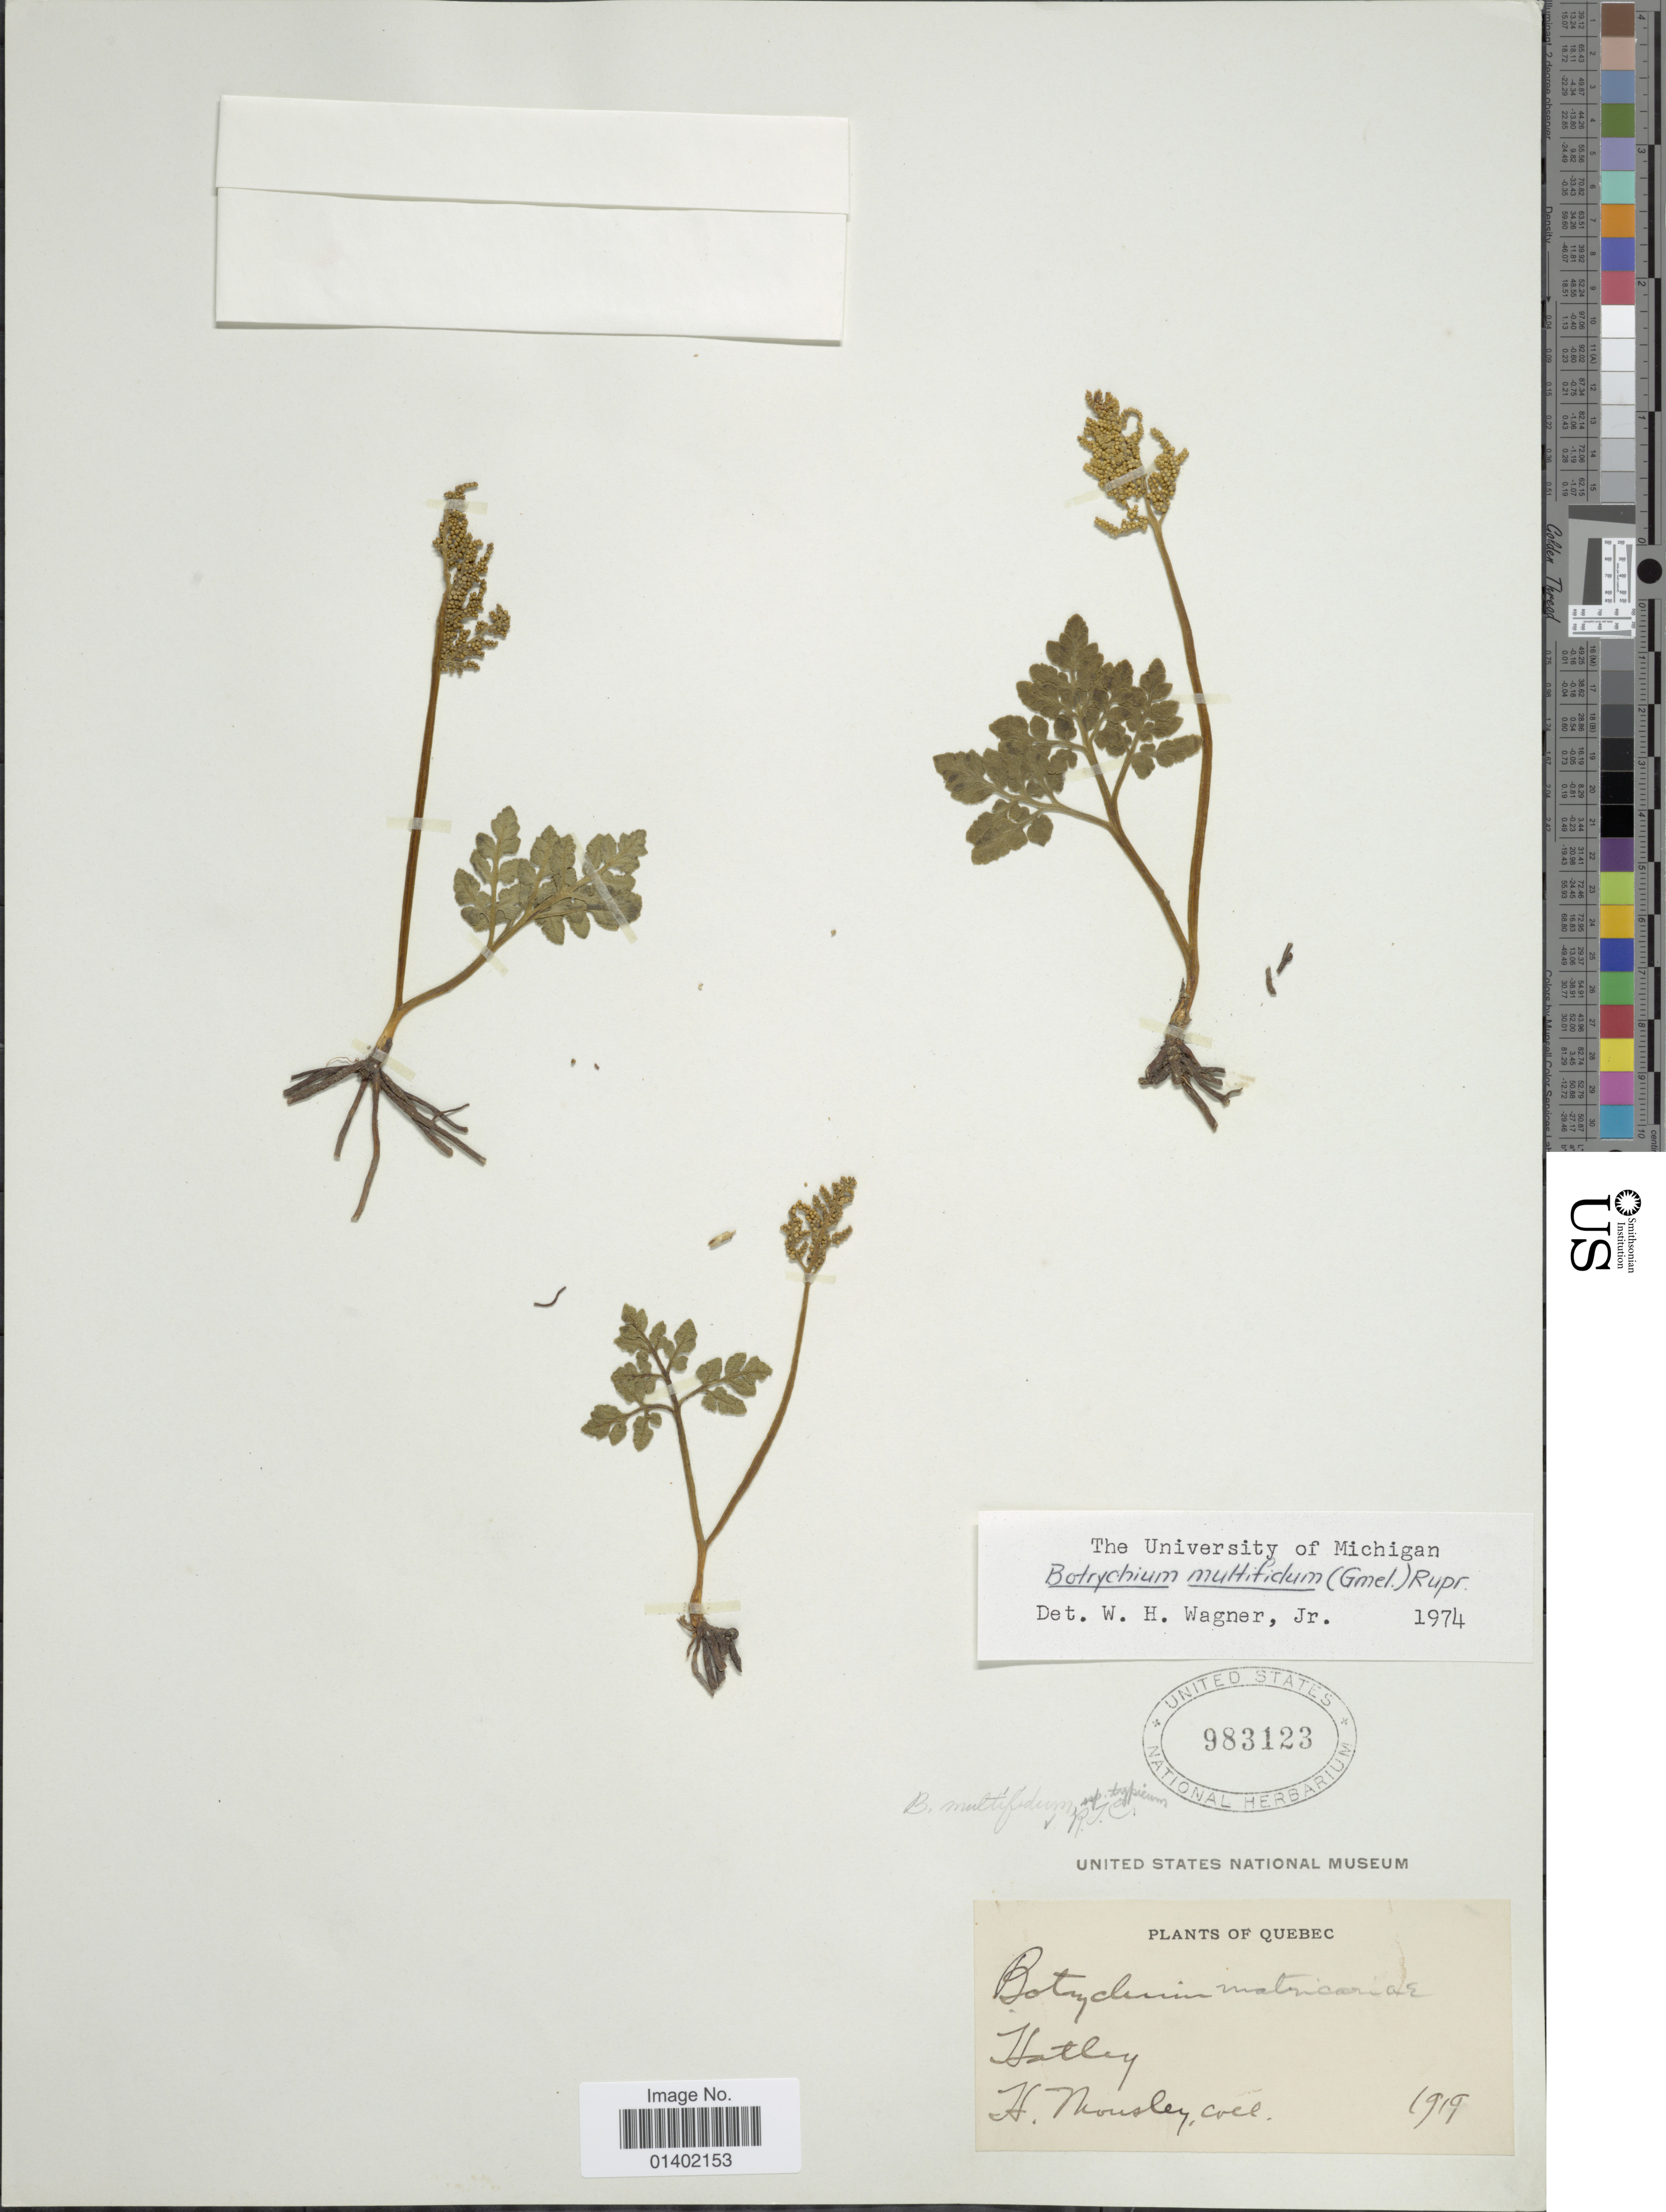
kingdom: Plantae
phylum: Tracheophyta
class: Polypodiopsida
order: Ophioglossales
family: Ophioglossaceae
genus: Botrychium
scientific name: Botrychium multifidum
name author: (J.F. Gmel.) Rupr.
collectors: H. Mousley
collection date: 1919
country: Canada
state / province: Quebec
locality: Hatley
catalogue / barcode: US 983123